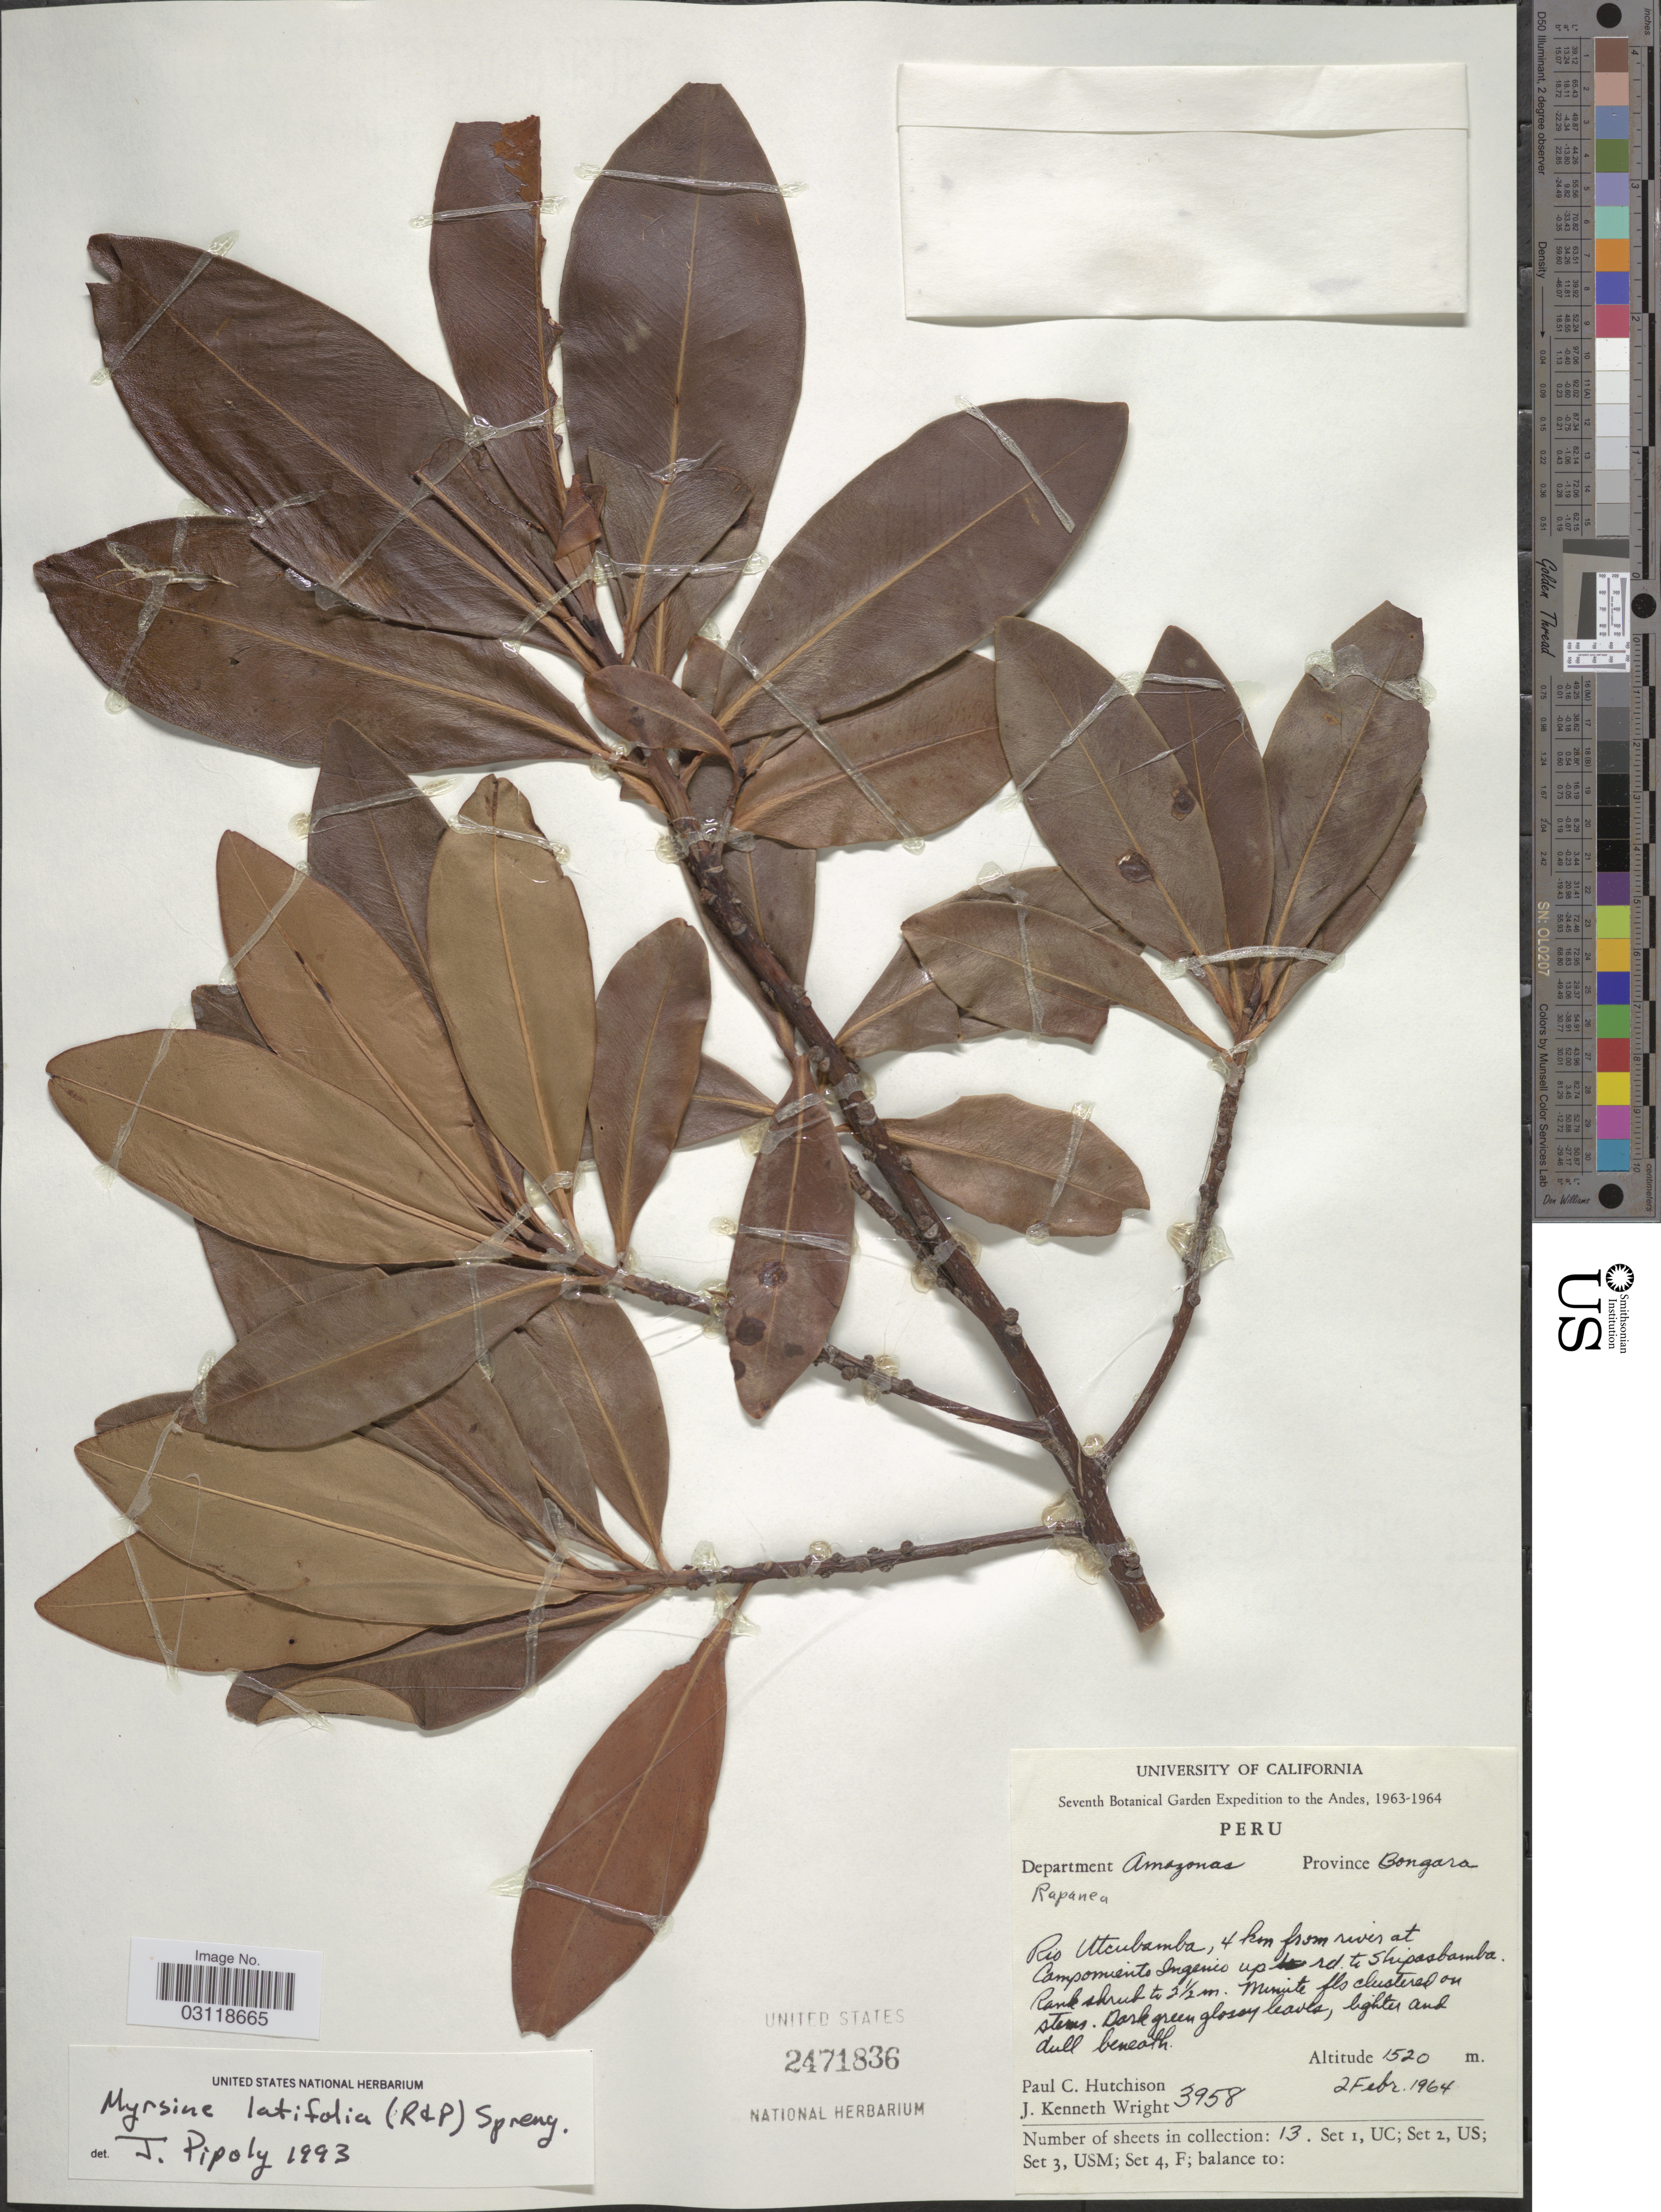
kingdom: Plantae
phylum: Tracheophyta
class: Magnoliopsida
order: Ericales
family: Primulaceae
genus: Rapanea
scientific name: Rapanea latifolia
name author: (Ruiz & Pav.) Mez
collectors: P. C. Hutchison & J. K. Wright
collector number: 3958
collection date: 1964-02-02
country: Peru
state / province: Amazonas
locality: Andes. Department Amazonas. Province Bongara. Rio Utcubamba, 4 km from river at Campomiento Ingencio up rd. to Shipasbamba.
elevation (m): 1520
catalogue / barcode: US 2471836